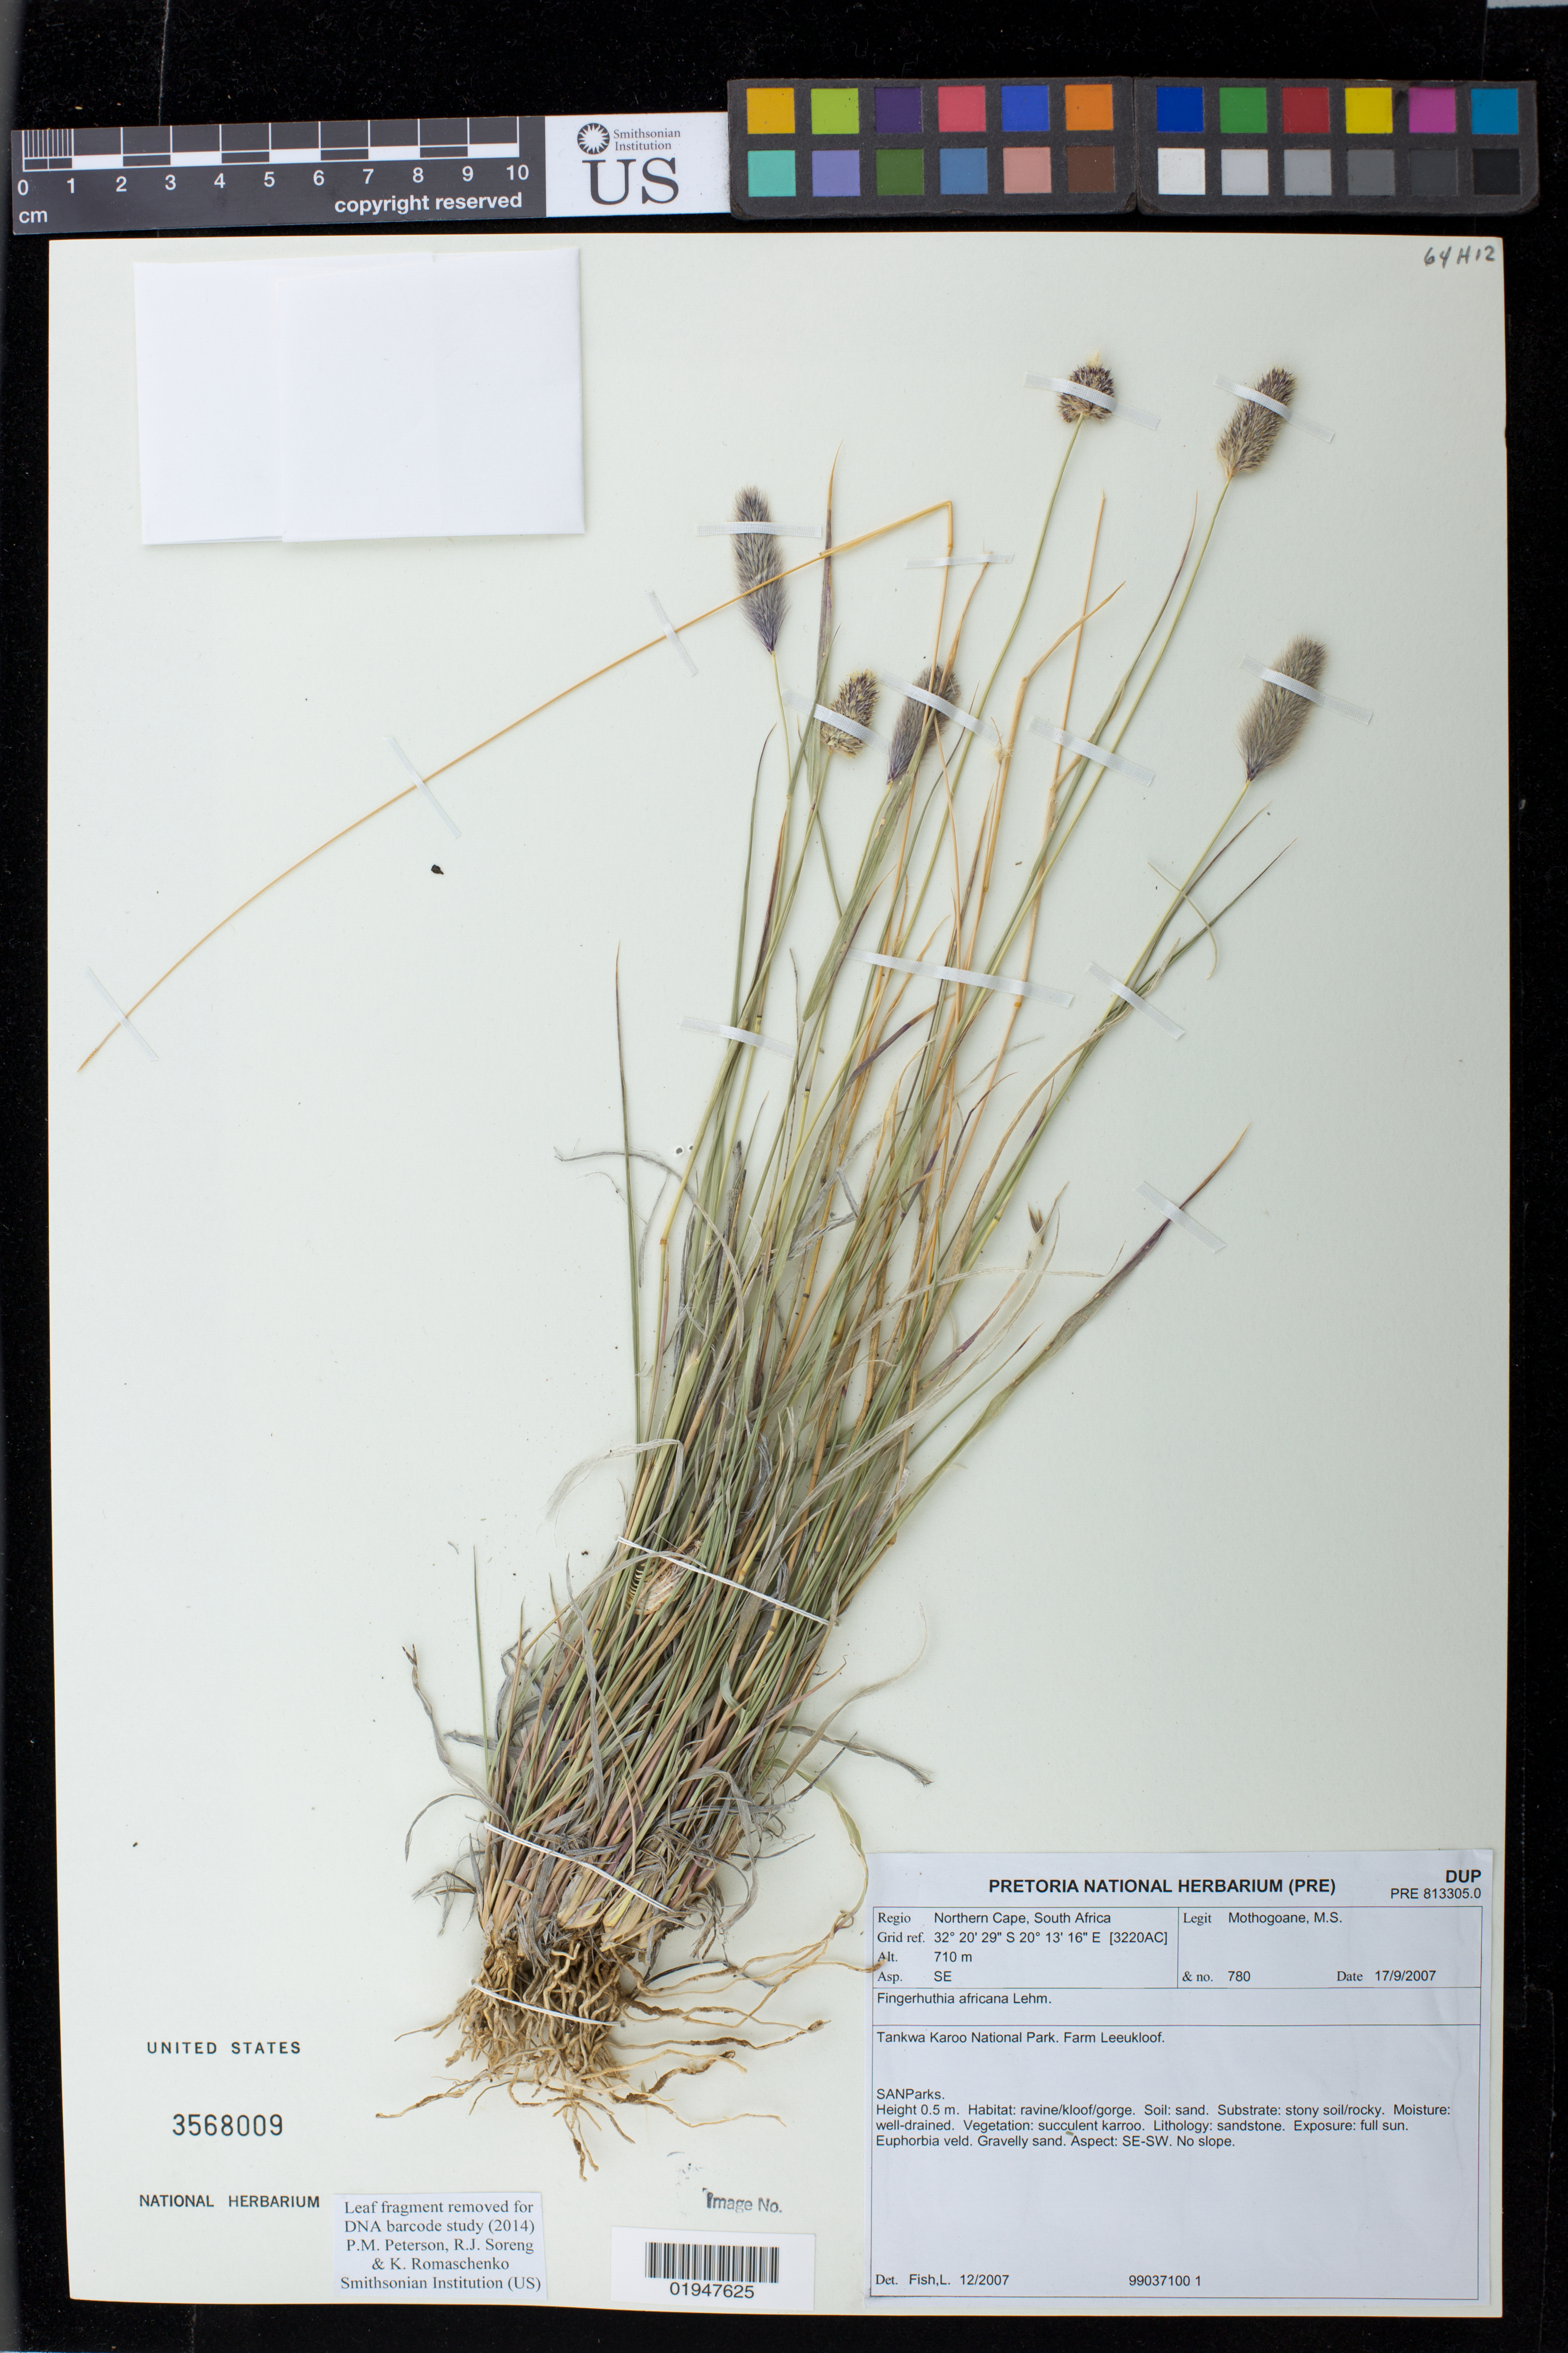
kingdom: Plantae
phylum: Tracheophyta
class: Liliopsida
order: Poales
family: Poaceae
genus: Fingerhuthia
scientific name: Fingerhuthia africana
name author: Nees ex Lehm.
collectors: M. Mothogoane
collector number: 780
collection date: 2007-09-17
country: South Africa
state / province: Northern Cape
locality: Tankwa Karoo National Park. Farm Leeukloof.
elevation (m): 710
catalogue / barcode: US 3568009